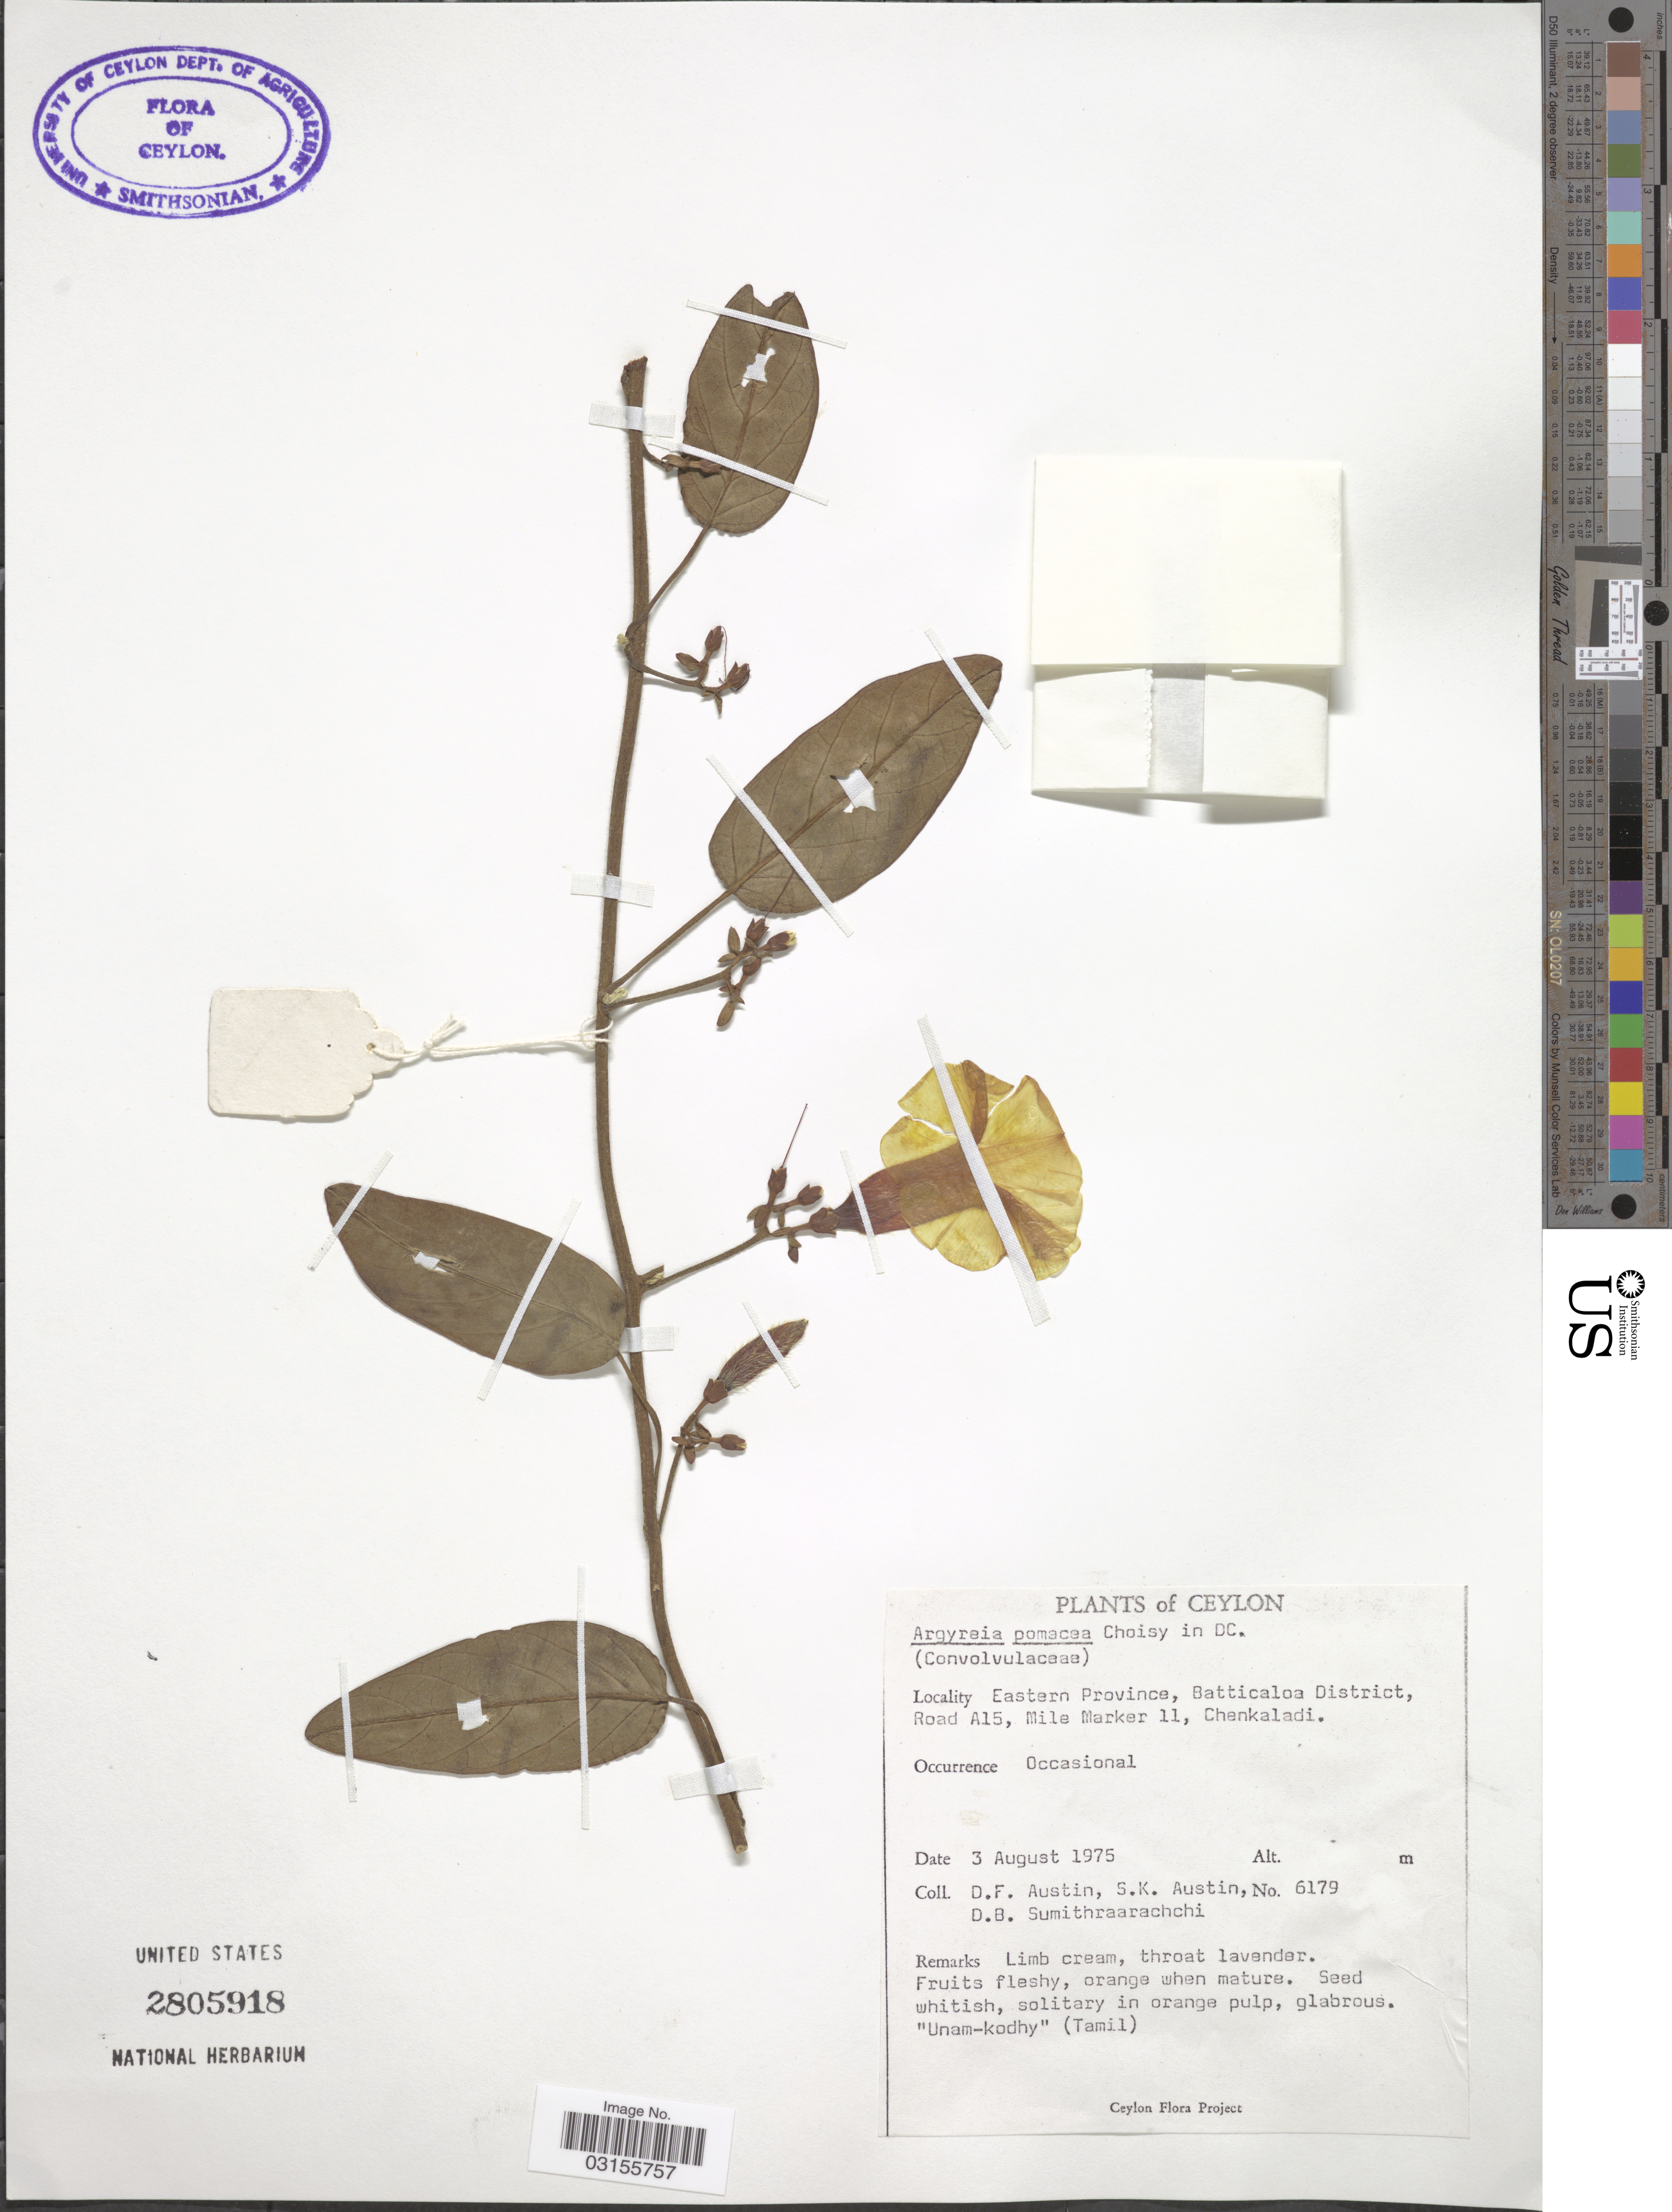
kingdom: Plantae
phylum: Tracheophyta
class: Magnoliopsida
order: Solanales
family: Convolvulaceae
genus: Argyreia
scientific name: Argyreia pomacea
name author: Sweet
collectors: D. Austin, S. Austin & D. B. Sumithraarachchi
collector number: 6179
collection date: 1975-08-03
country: Sri Lanka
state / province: Eastern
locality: Ceylon. Batticaloa District, Road A15, Mile Marker 11, Chenkaladi.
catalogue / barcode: US 2805918